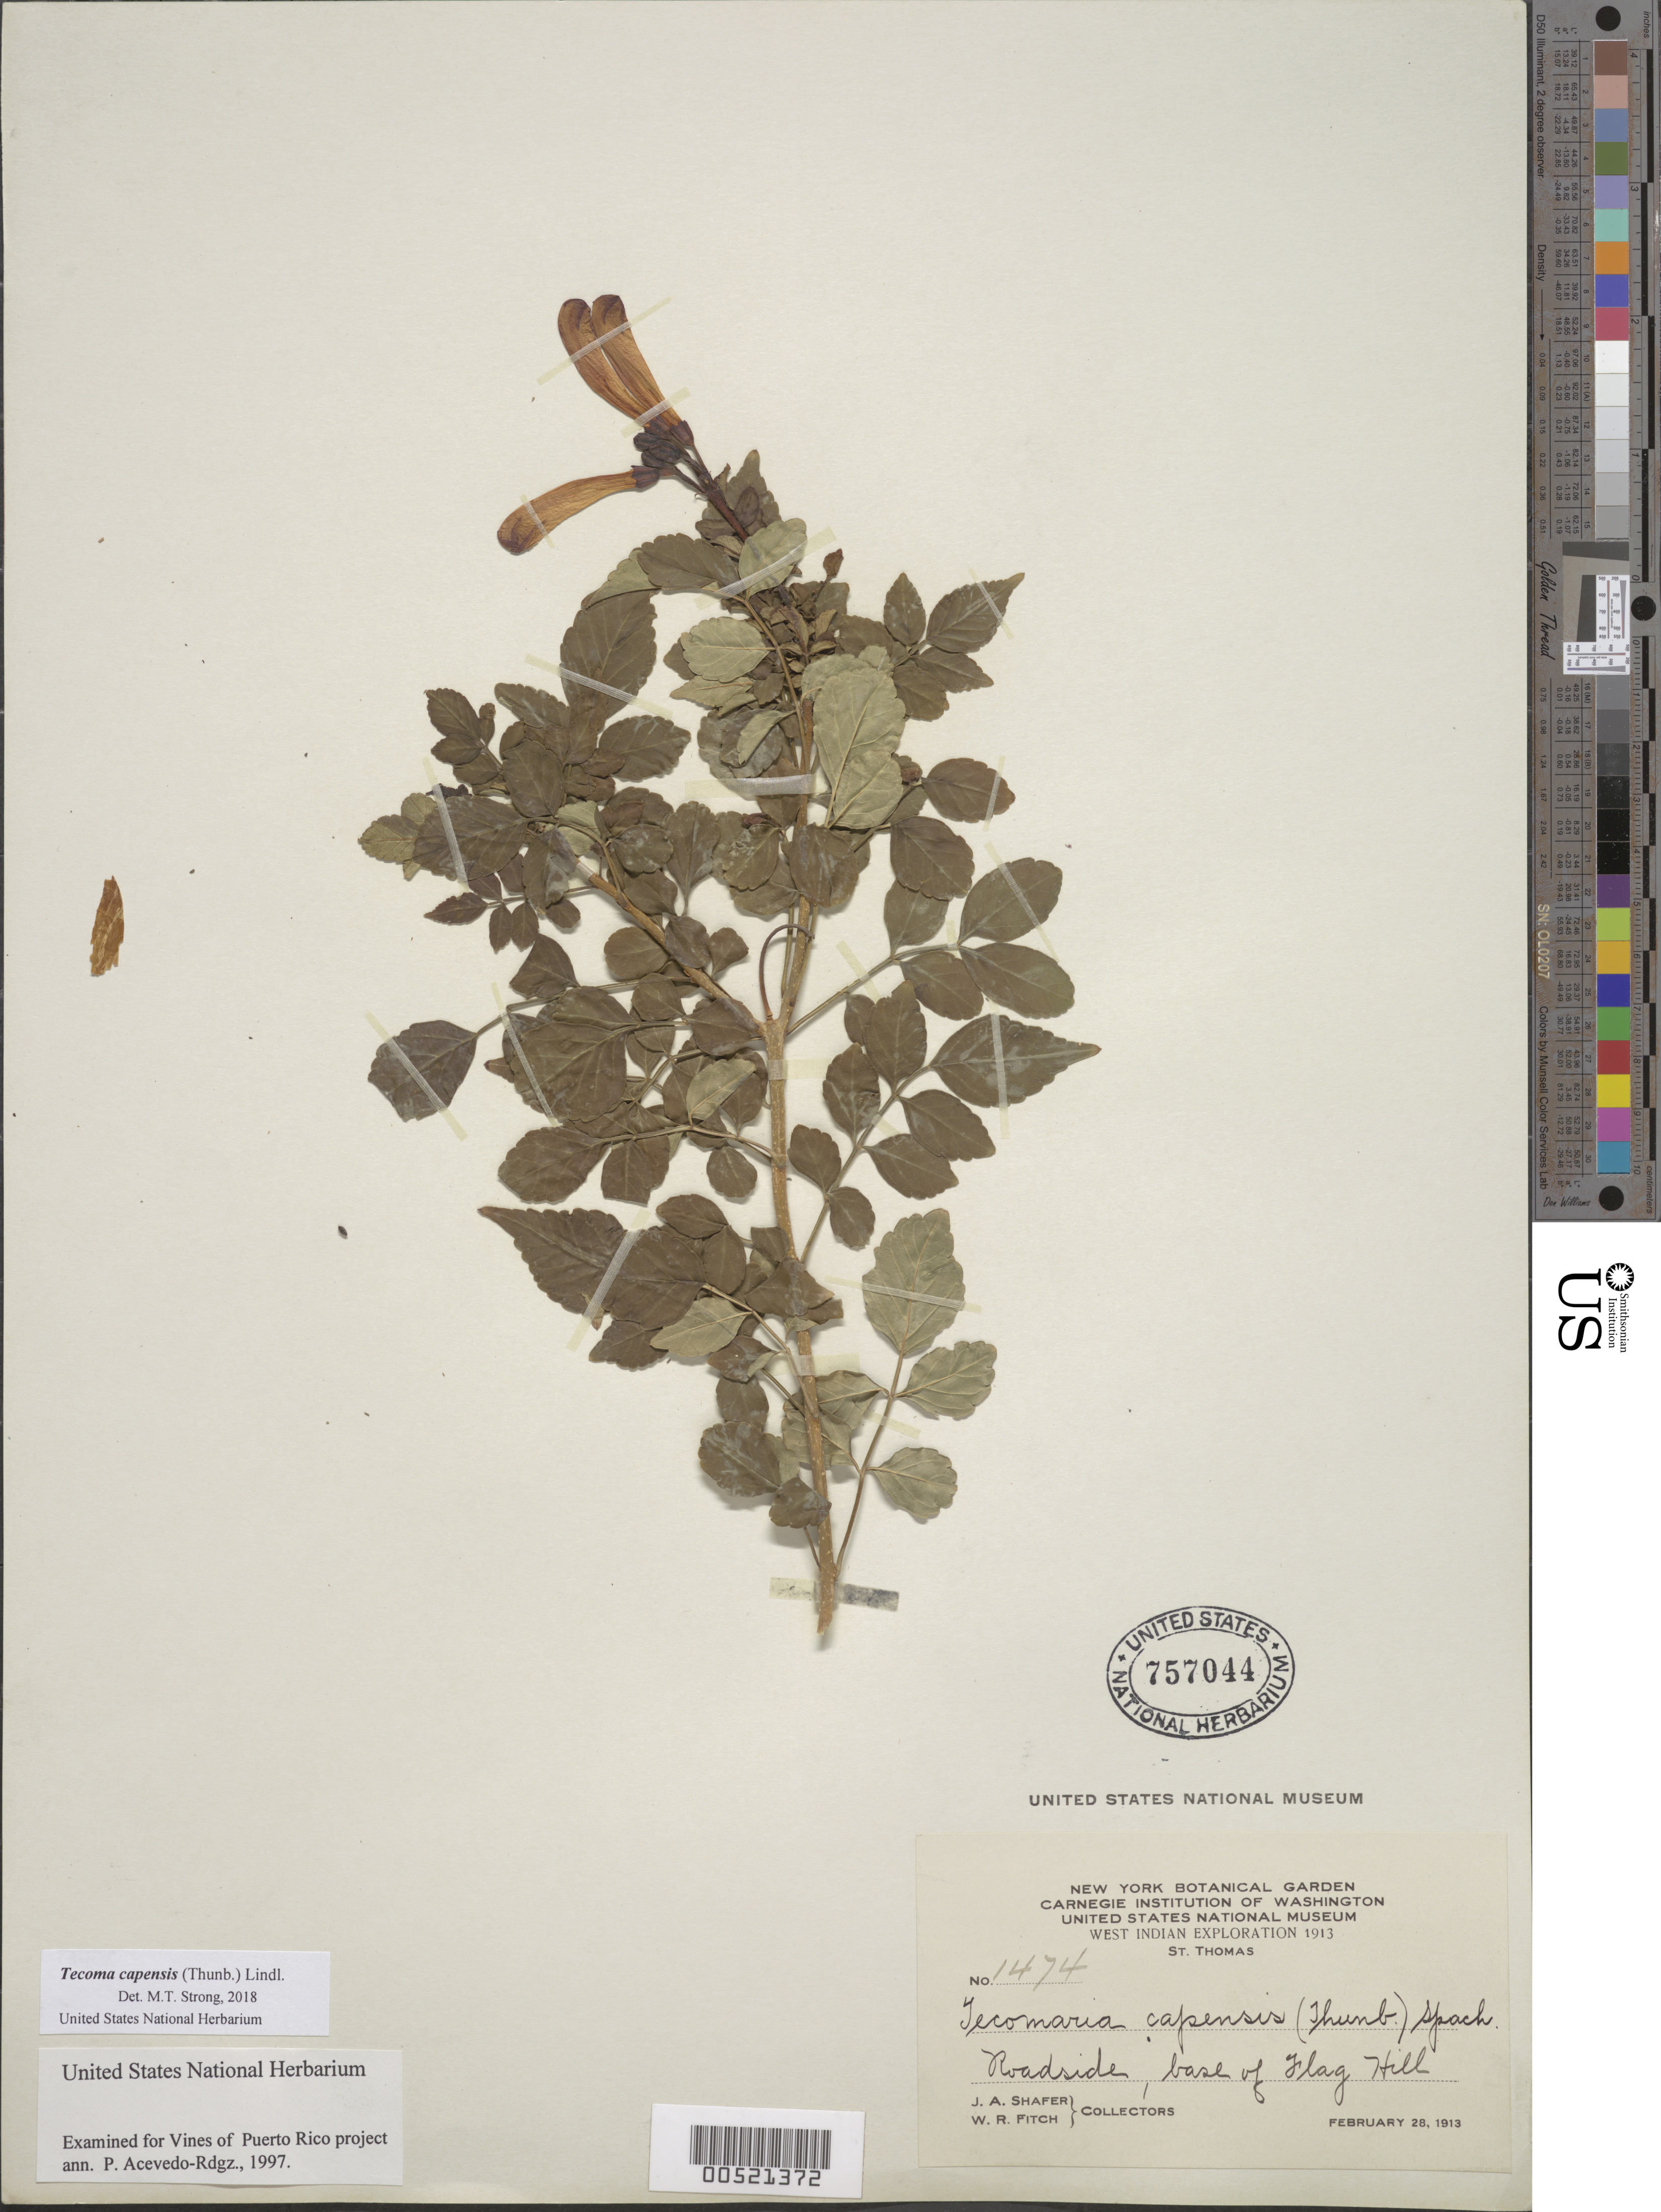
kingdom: Plantae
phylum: Tracheophyta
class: Magnoliopsida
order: Lamiales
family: Bignoniaceae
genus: Tecoma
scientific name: Tecoma capensis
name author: (Thunb.) Lindl.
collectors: J. A. Shafer & W. R. Fitch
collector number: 1474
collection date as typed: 12 Feb 1913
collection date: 1913-02-12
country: U.S. Virgin Islands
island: St. Thomas Island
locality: Roadside base of Flag Hill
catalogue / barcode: US 757044